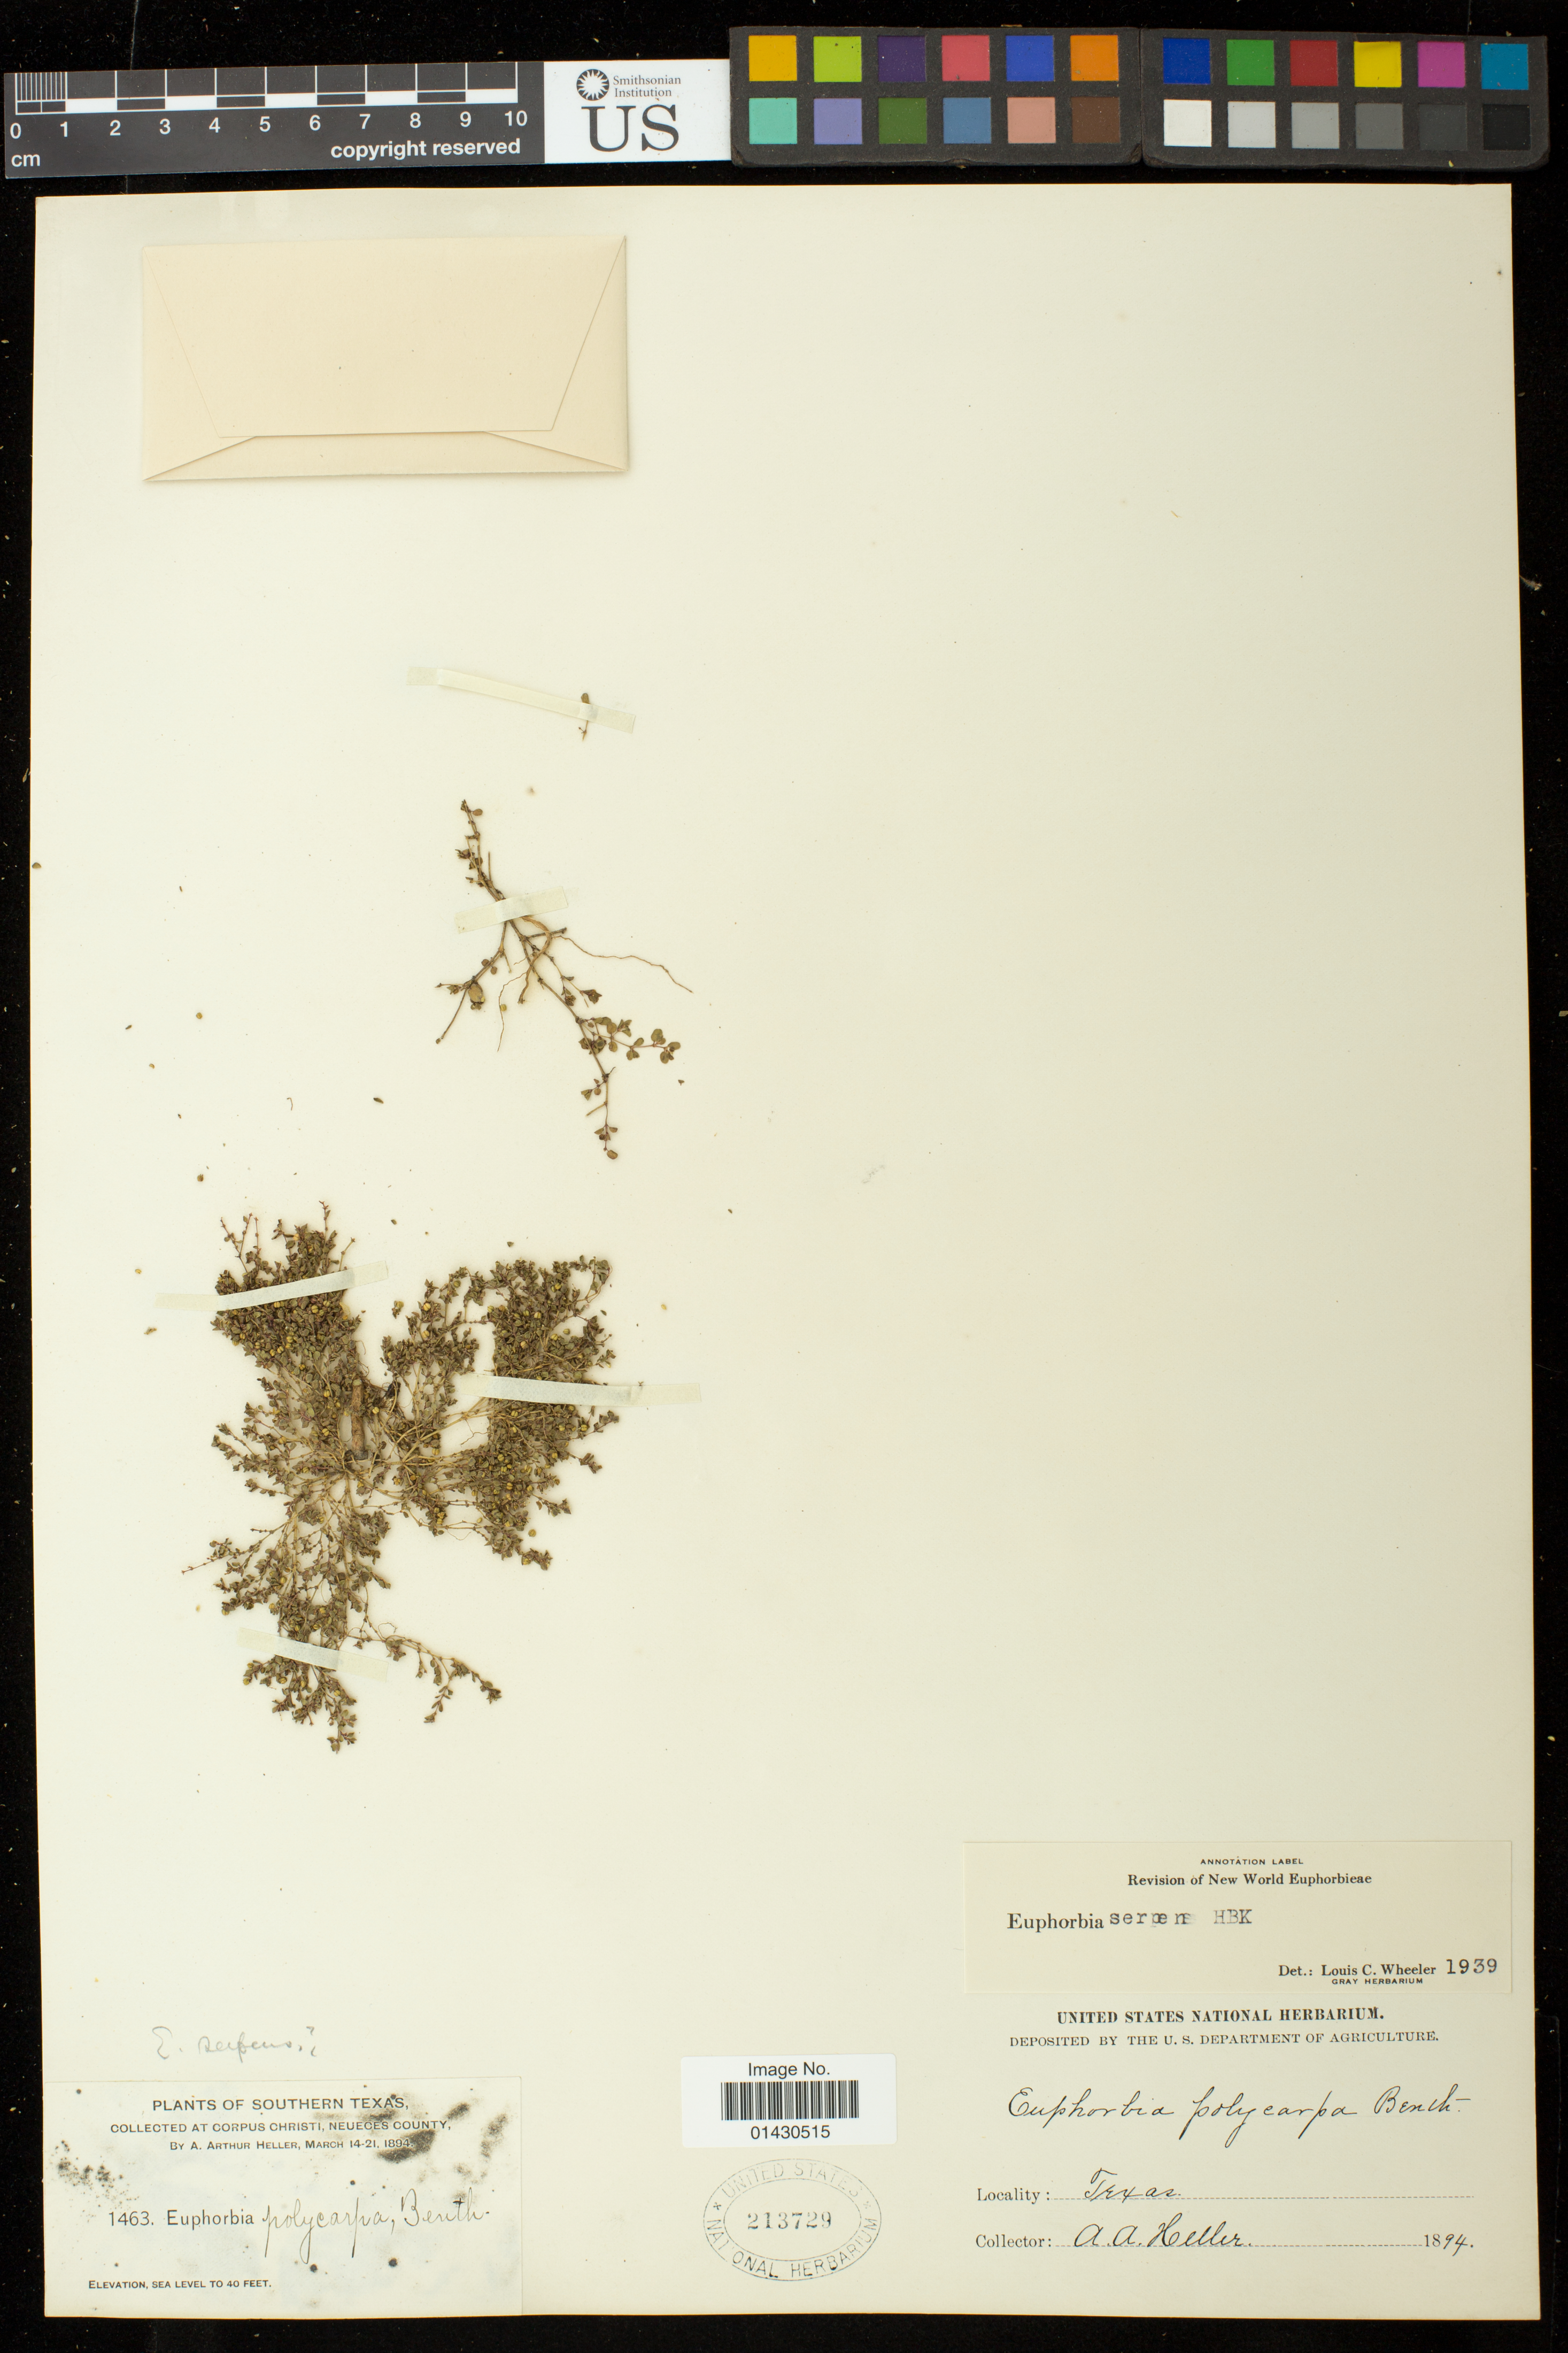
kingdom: Plantae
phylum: Tracheophyta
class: Magnoliopsida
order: Malpighiales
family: Euphorbiaceae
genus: Euphorbia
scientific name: Euphorbia serpens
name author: Kunth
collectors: A. A. Heller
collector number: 1463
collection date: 1894-03-14/1894-03-21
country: United States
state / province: Texas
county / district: Nueces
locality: Corpus Christi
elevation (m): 0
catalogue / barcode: US 213729